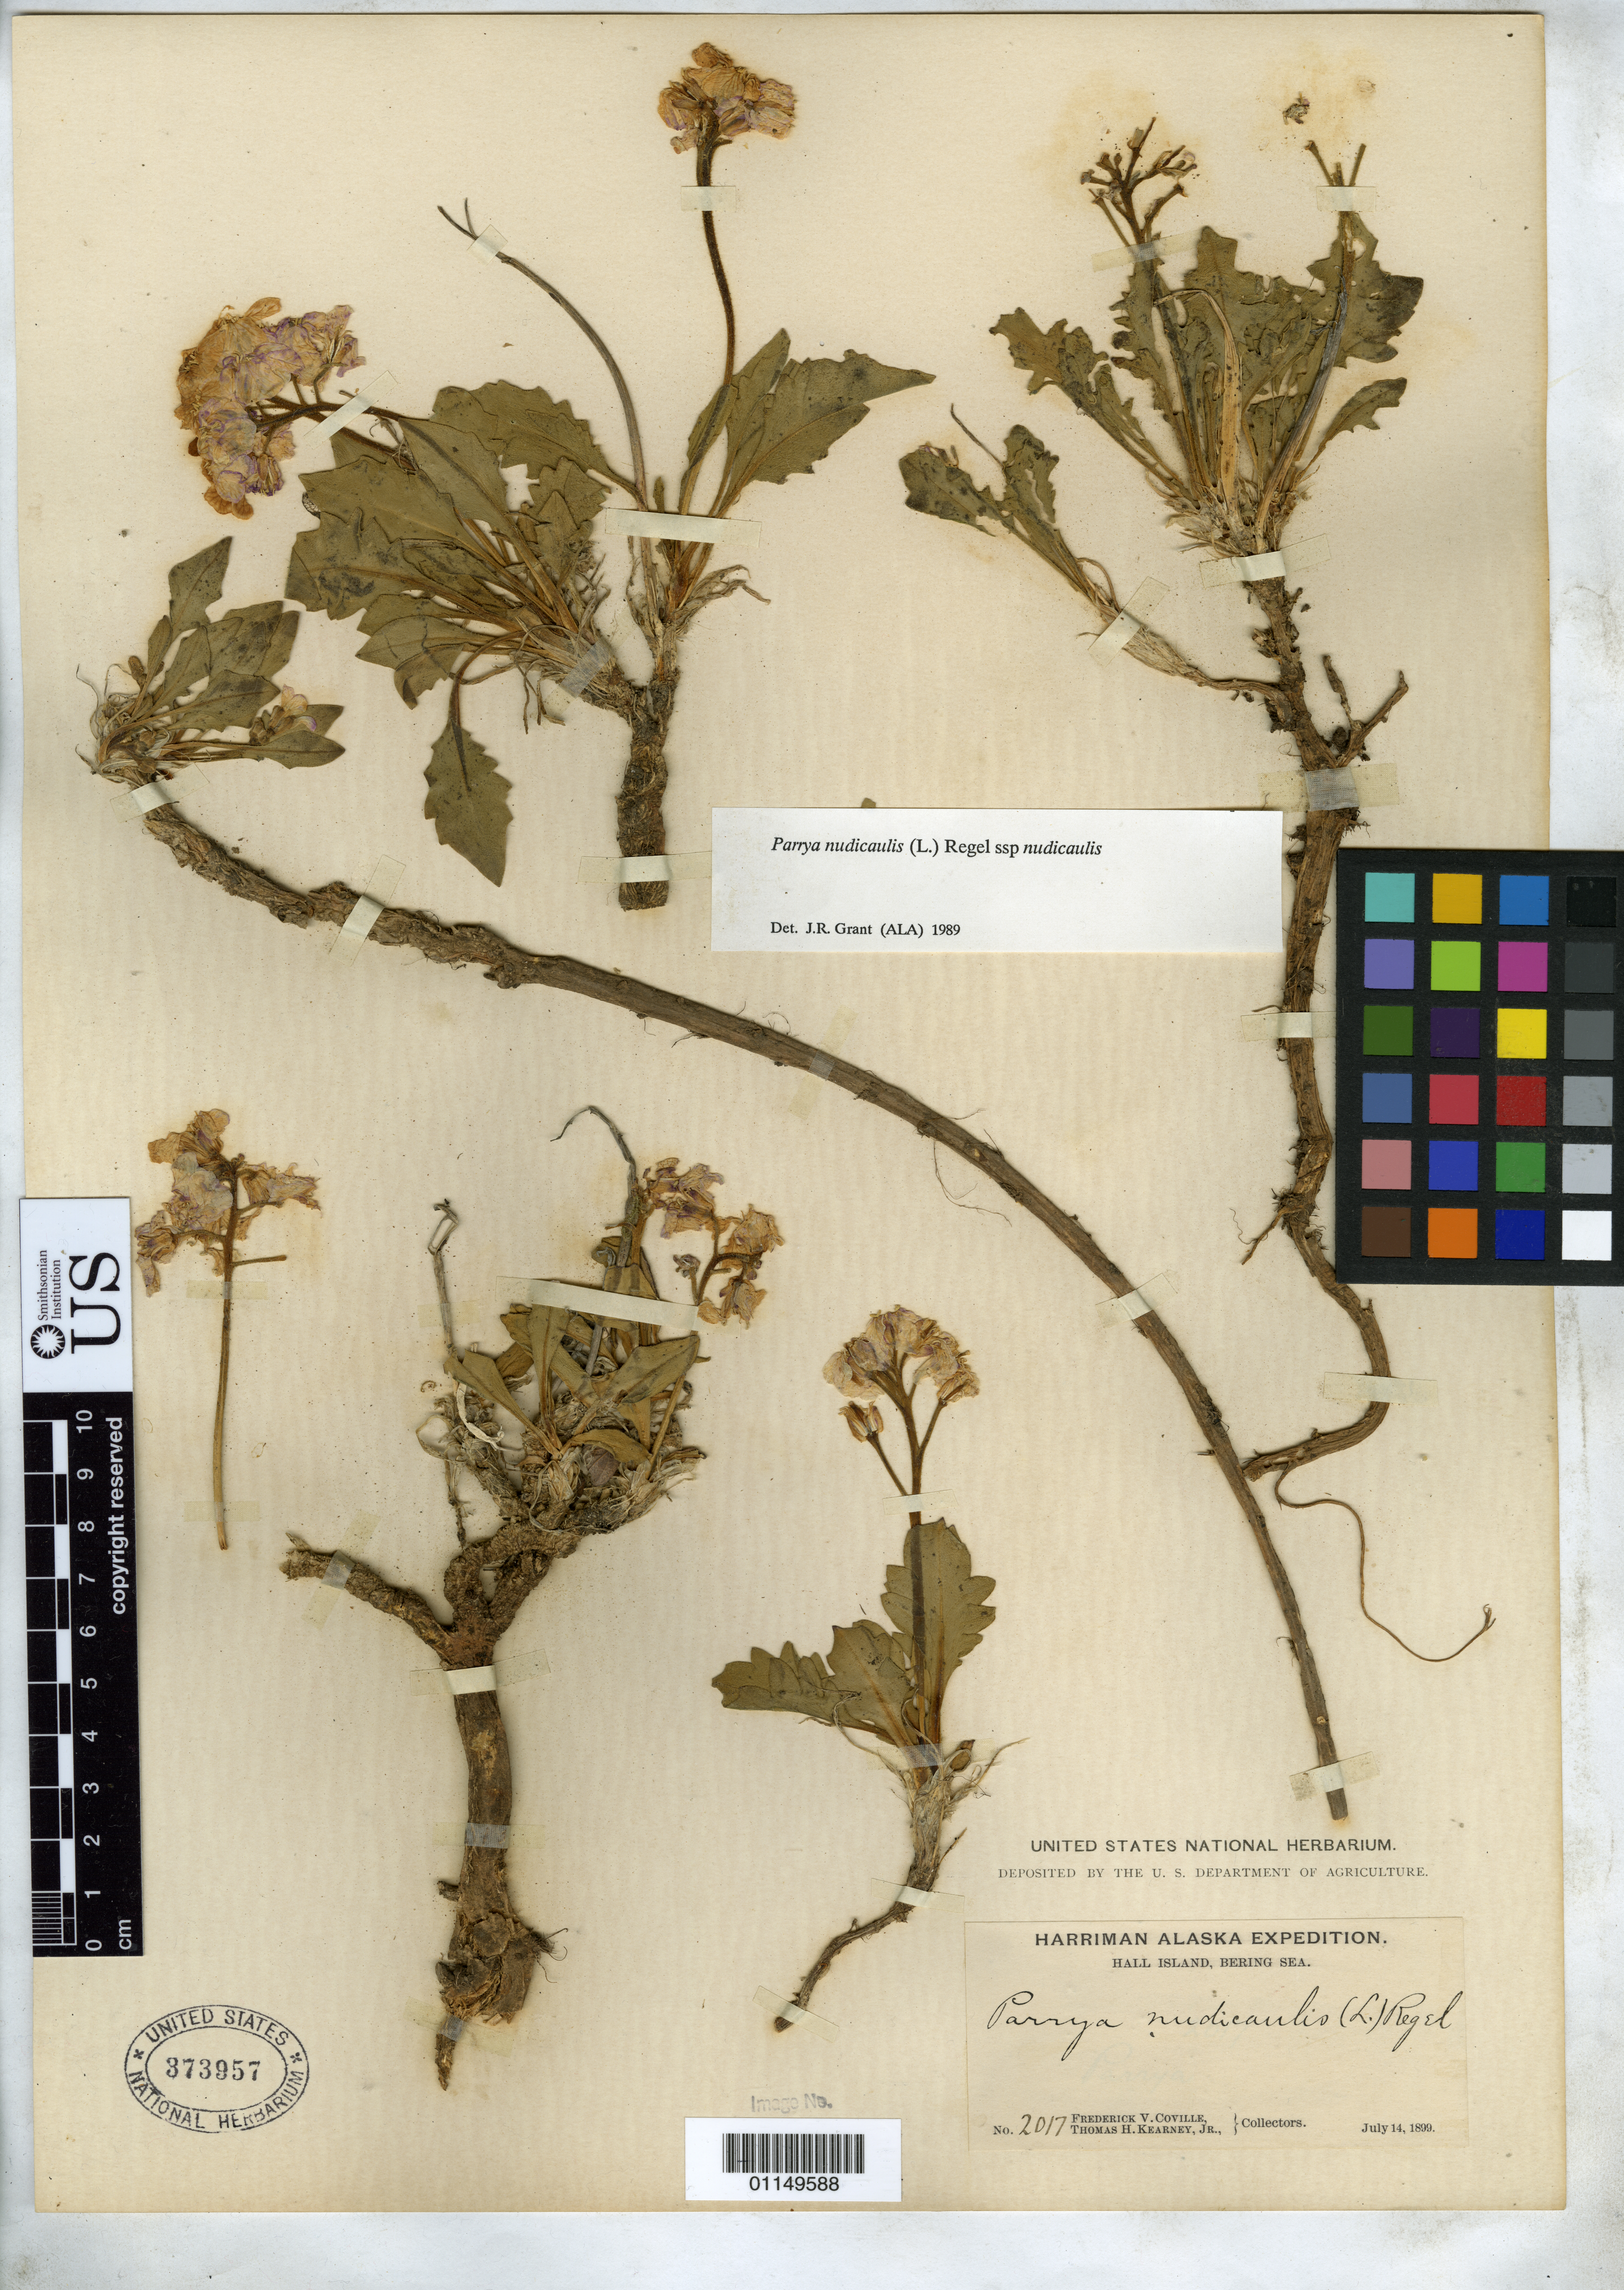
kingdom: Plantae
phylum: Tracheophyta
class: Magnoliopsida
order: Brassicales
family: Brassicaceae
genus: Parrya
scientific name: Parrya nudicaulis subsp. nudicaulis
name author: (L.) Regel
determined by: Grant, J. R., (SWITZERLAND)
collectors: F. V. Coville & T. H. Kearney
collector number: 2017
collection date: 1899-07-14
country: United States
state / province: Alaska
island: Hall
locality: Hall Island, Bering Sea.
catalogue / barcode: US 373957